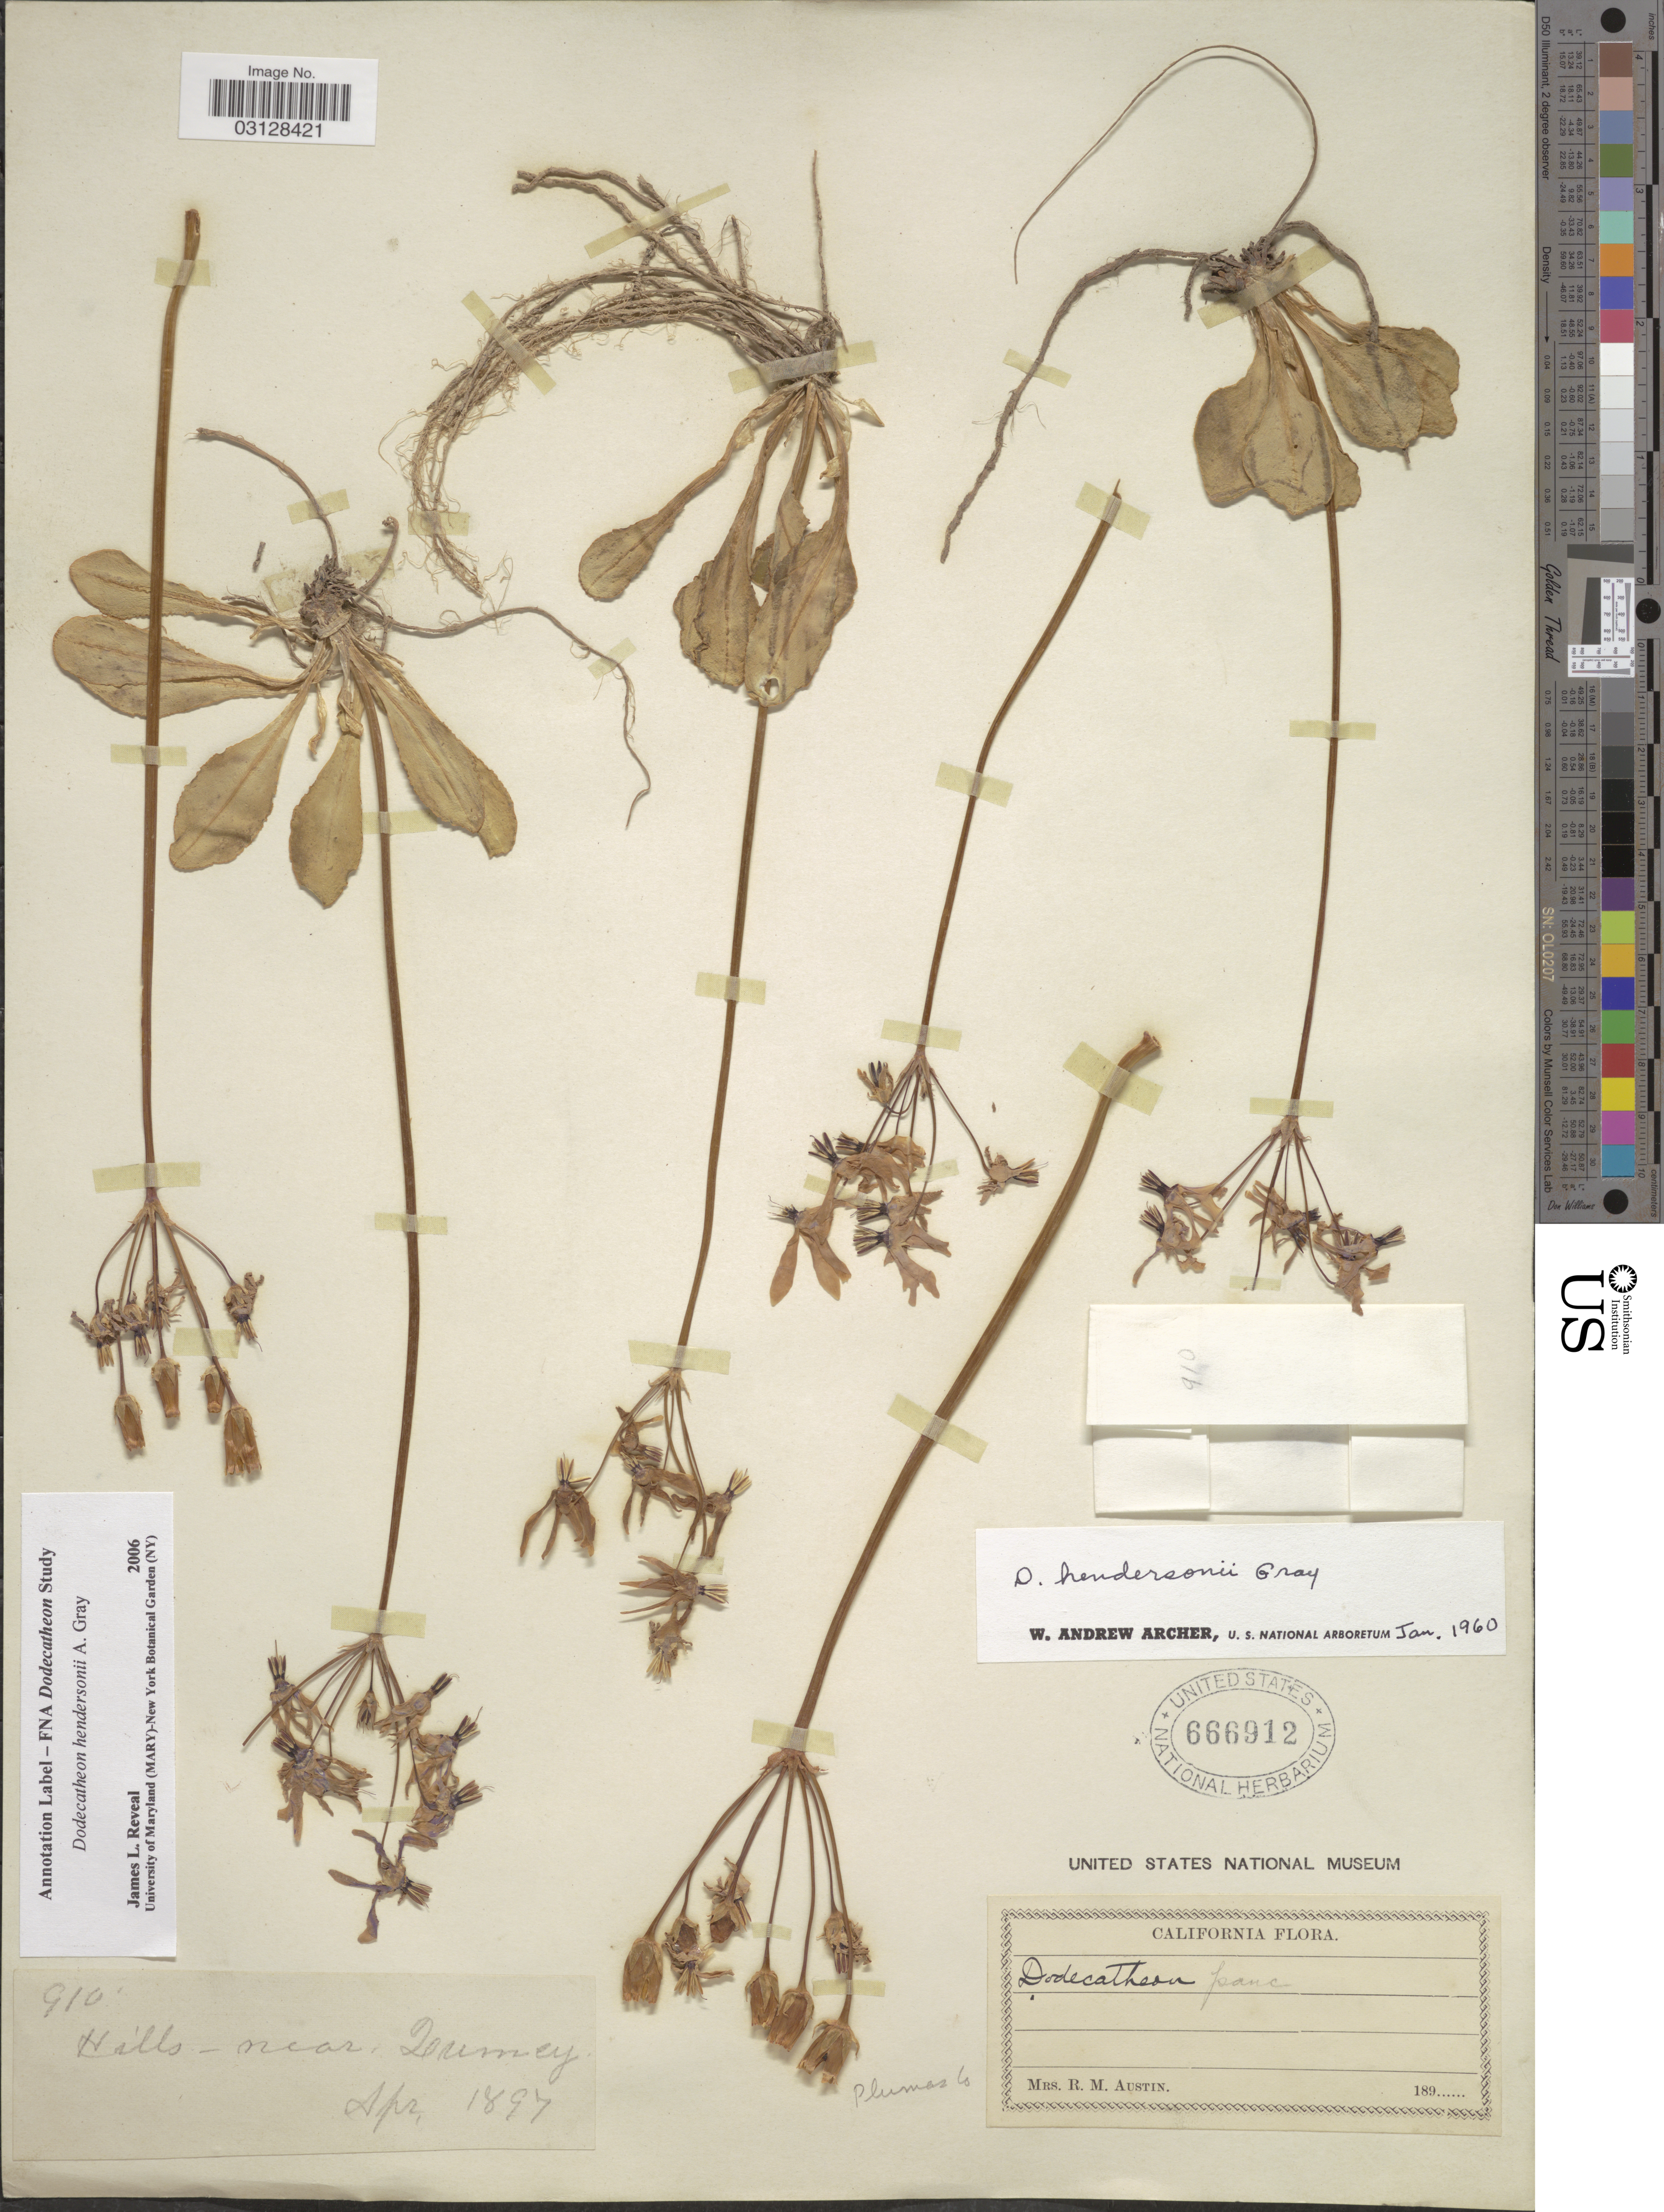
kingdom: Plantae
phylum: Tracheophyta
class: Magnoliopsida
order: Ericales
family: Primulaceae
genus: Dodecatheon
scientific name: Dodecatheon hendersonii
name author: A. Gray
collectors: R. Austin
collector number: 910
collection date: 1897-04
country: United States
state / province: California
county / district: Plumas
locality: Hills - near Quincy. Plumas Co.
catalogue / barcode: US 666912